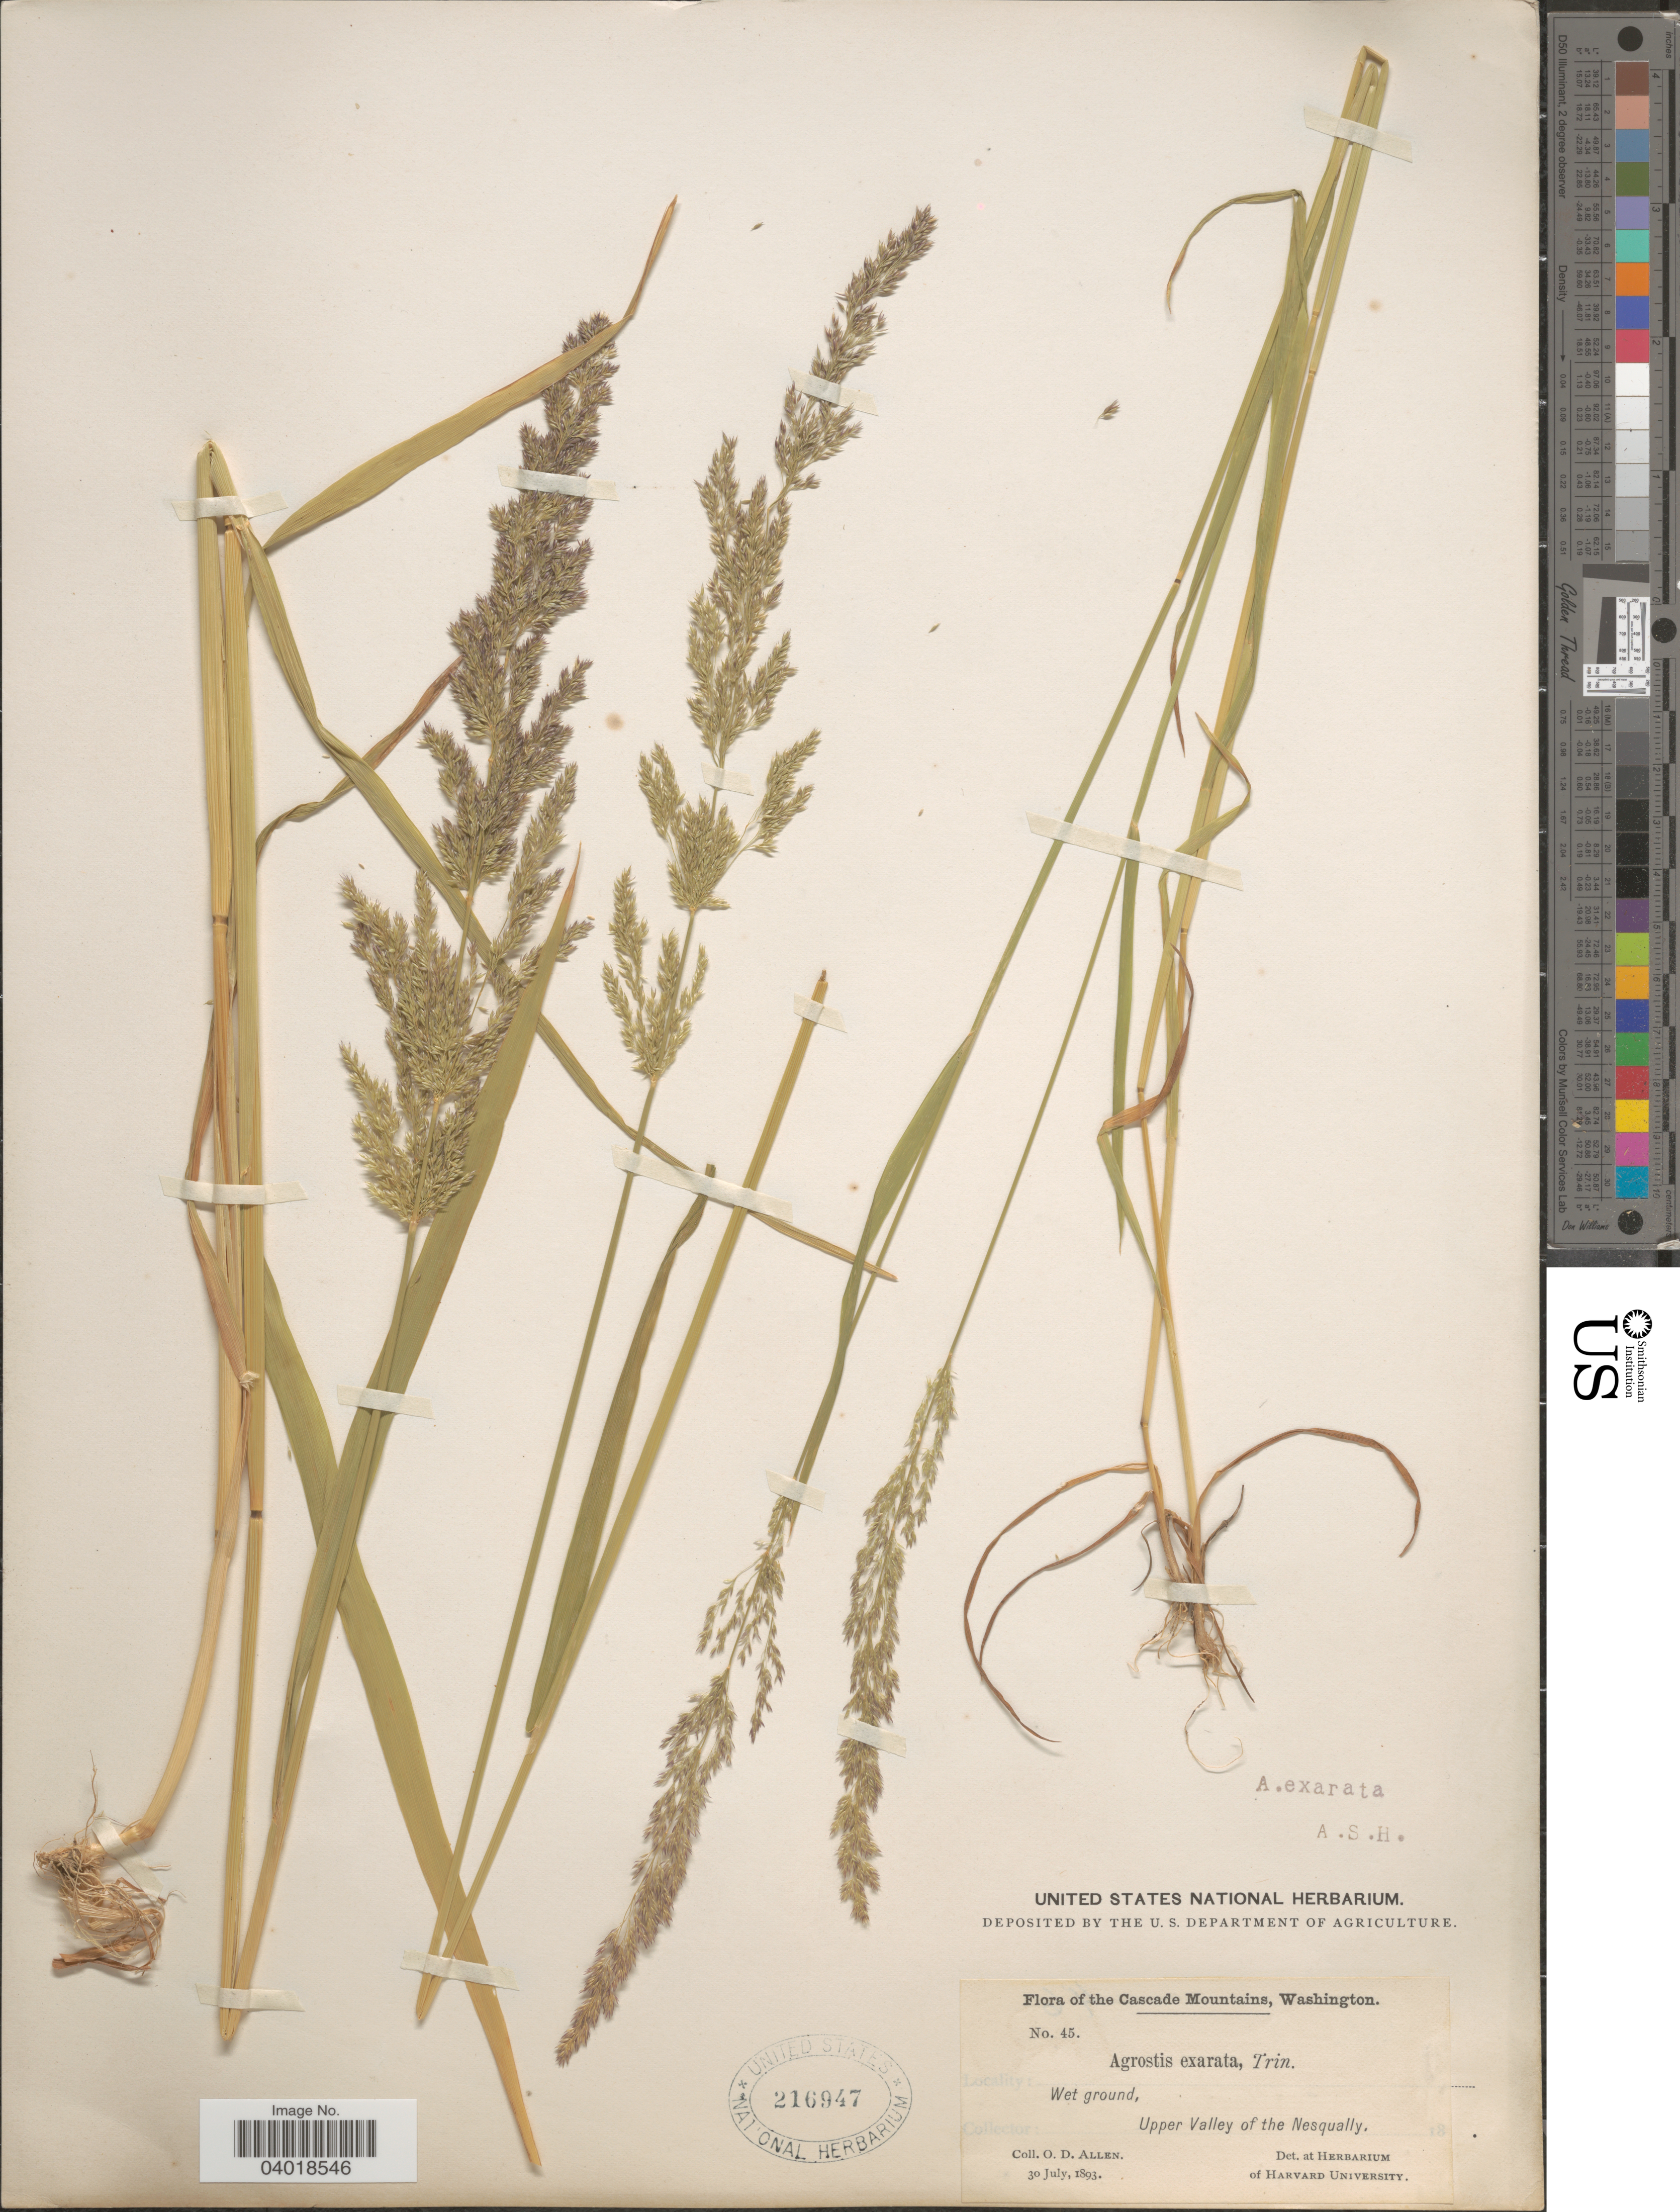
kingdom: Plantae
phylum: Tracheophyta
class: Liliopsida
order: Poales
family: Poaceae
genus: Agrostis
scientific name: Agrostis exarata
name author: Trin.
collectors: O. D. Allen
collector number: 45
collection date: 1893-07-30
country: United States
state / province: Washington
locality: The Cascades Mountains. Upper Valley of the Nesqually.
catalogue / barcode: US 216947